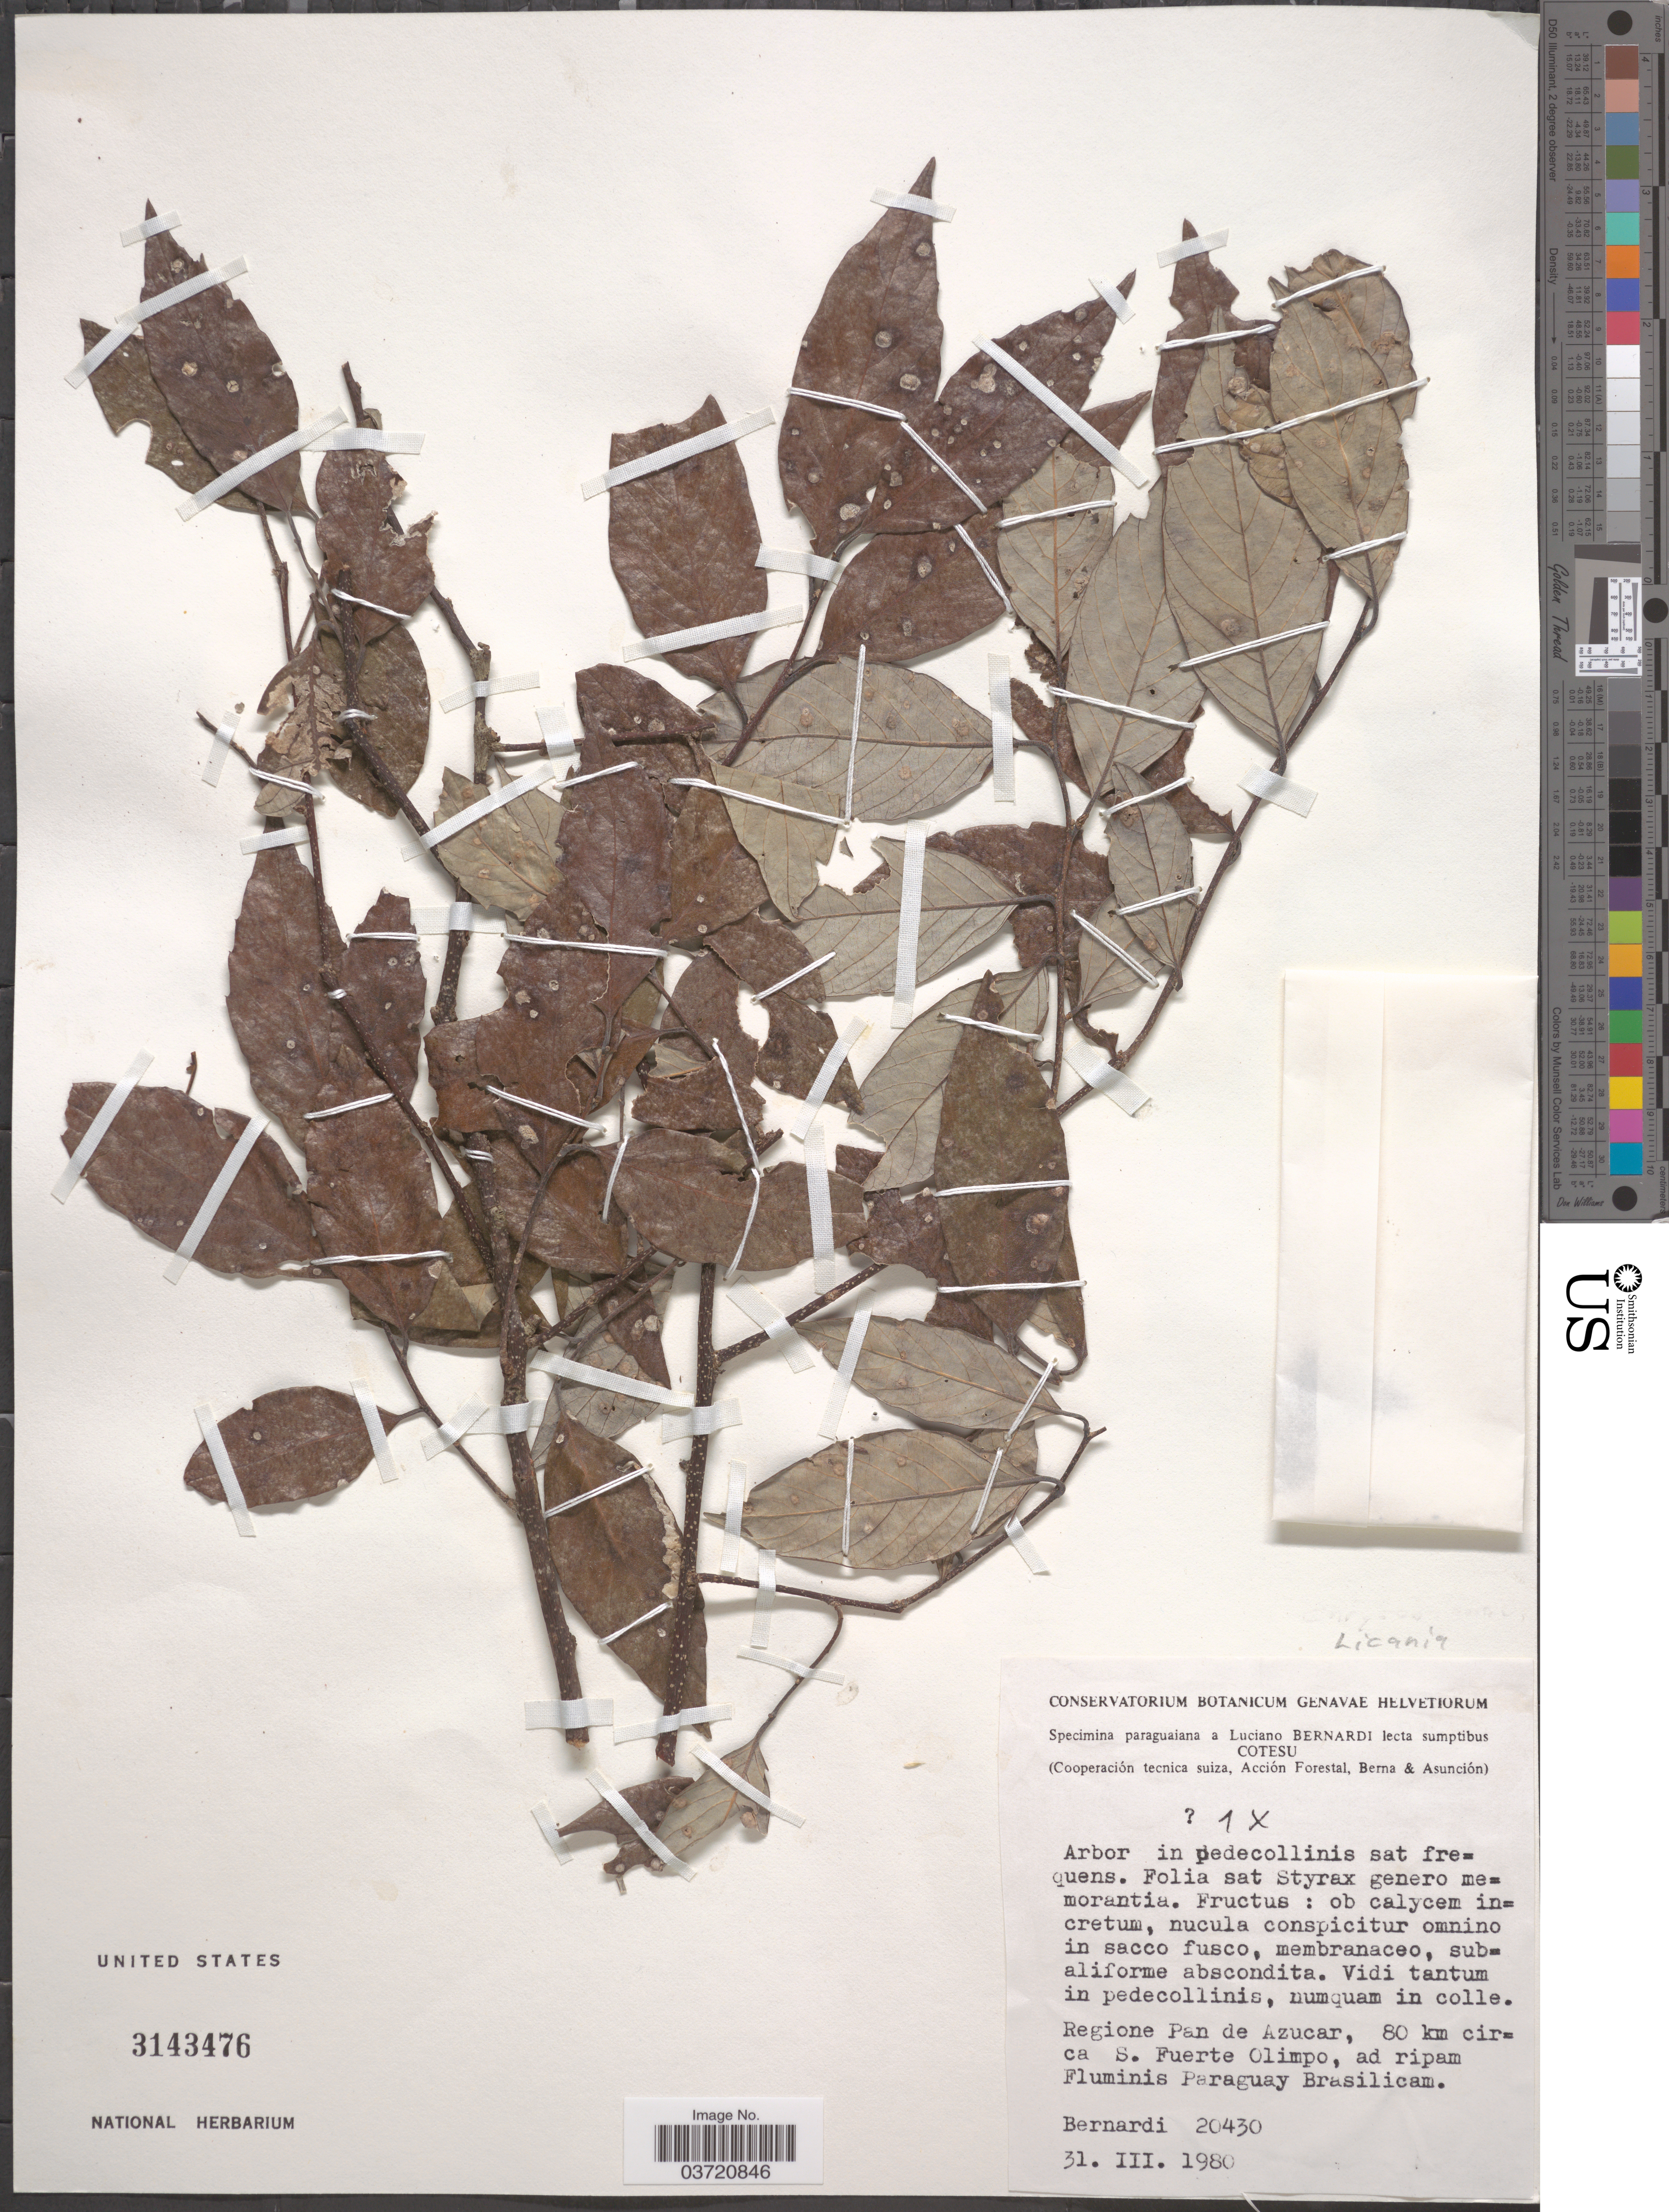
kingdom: Plantae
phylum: Tracheophyta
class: Magnoliopsida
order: Malpighiales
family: Chrysobalanaceae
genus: Licania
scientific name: Licania sp.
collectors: L. Bernardi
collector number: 20430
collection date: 1980-03-31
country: Paraguay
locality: Regione Pan de Azucar, 80 km circa S. Fuerte Olimpo, ad ripam Fluminis Paraguay Brasilicam.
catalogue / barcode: US 3143476